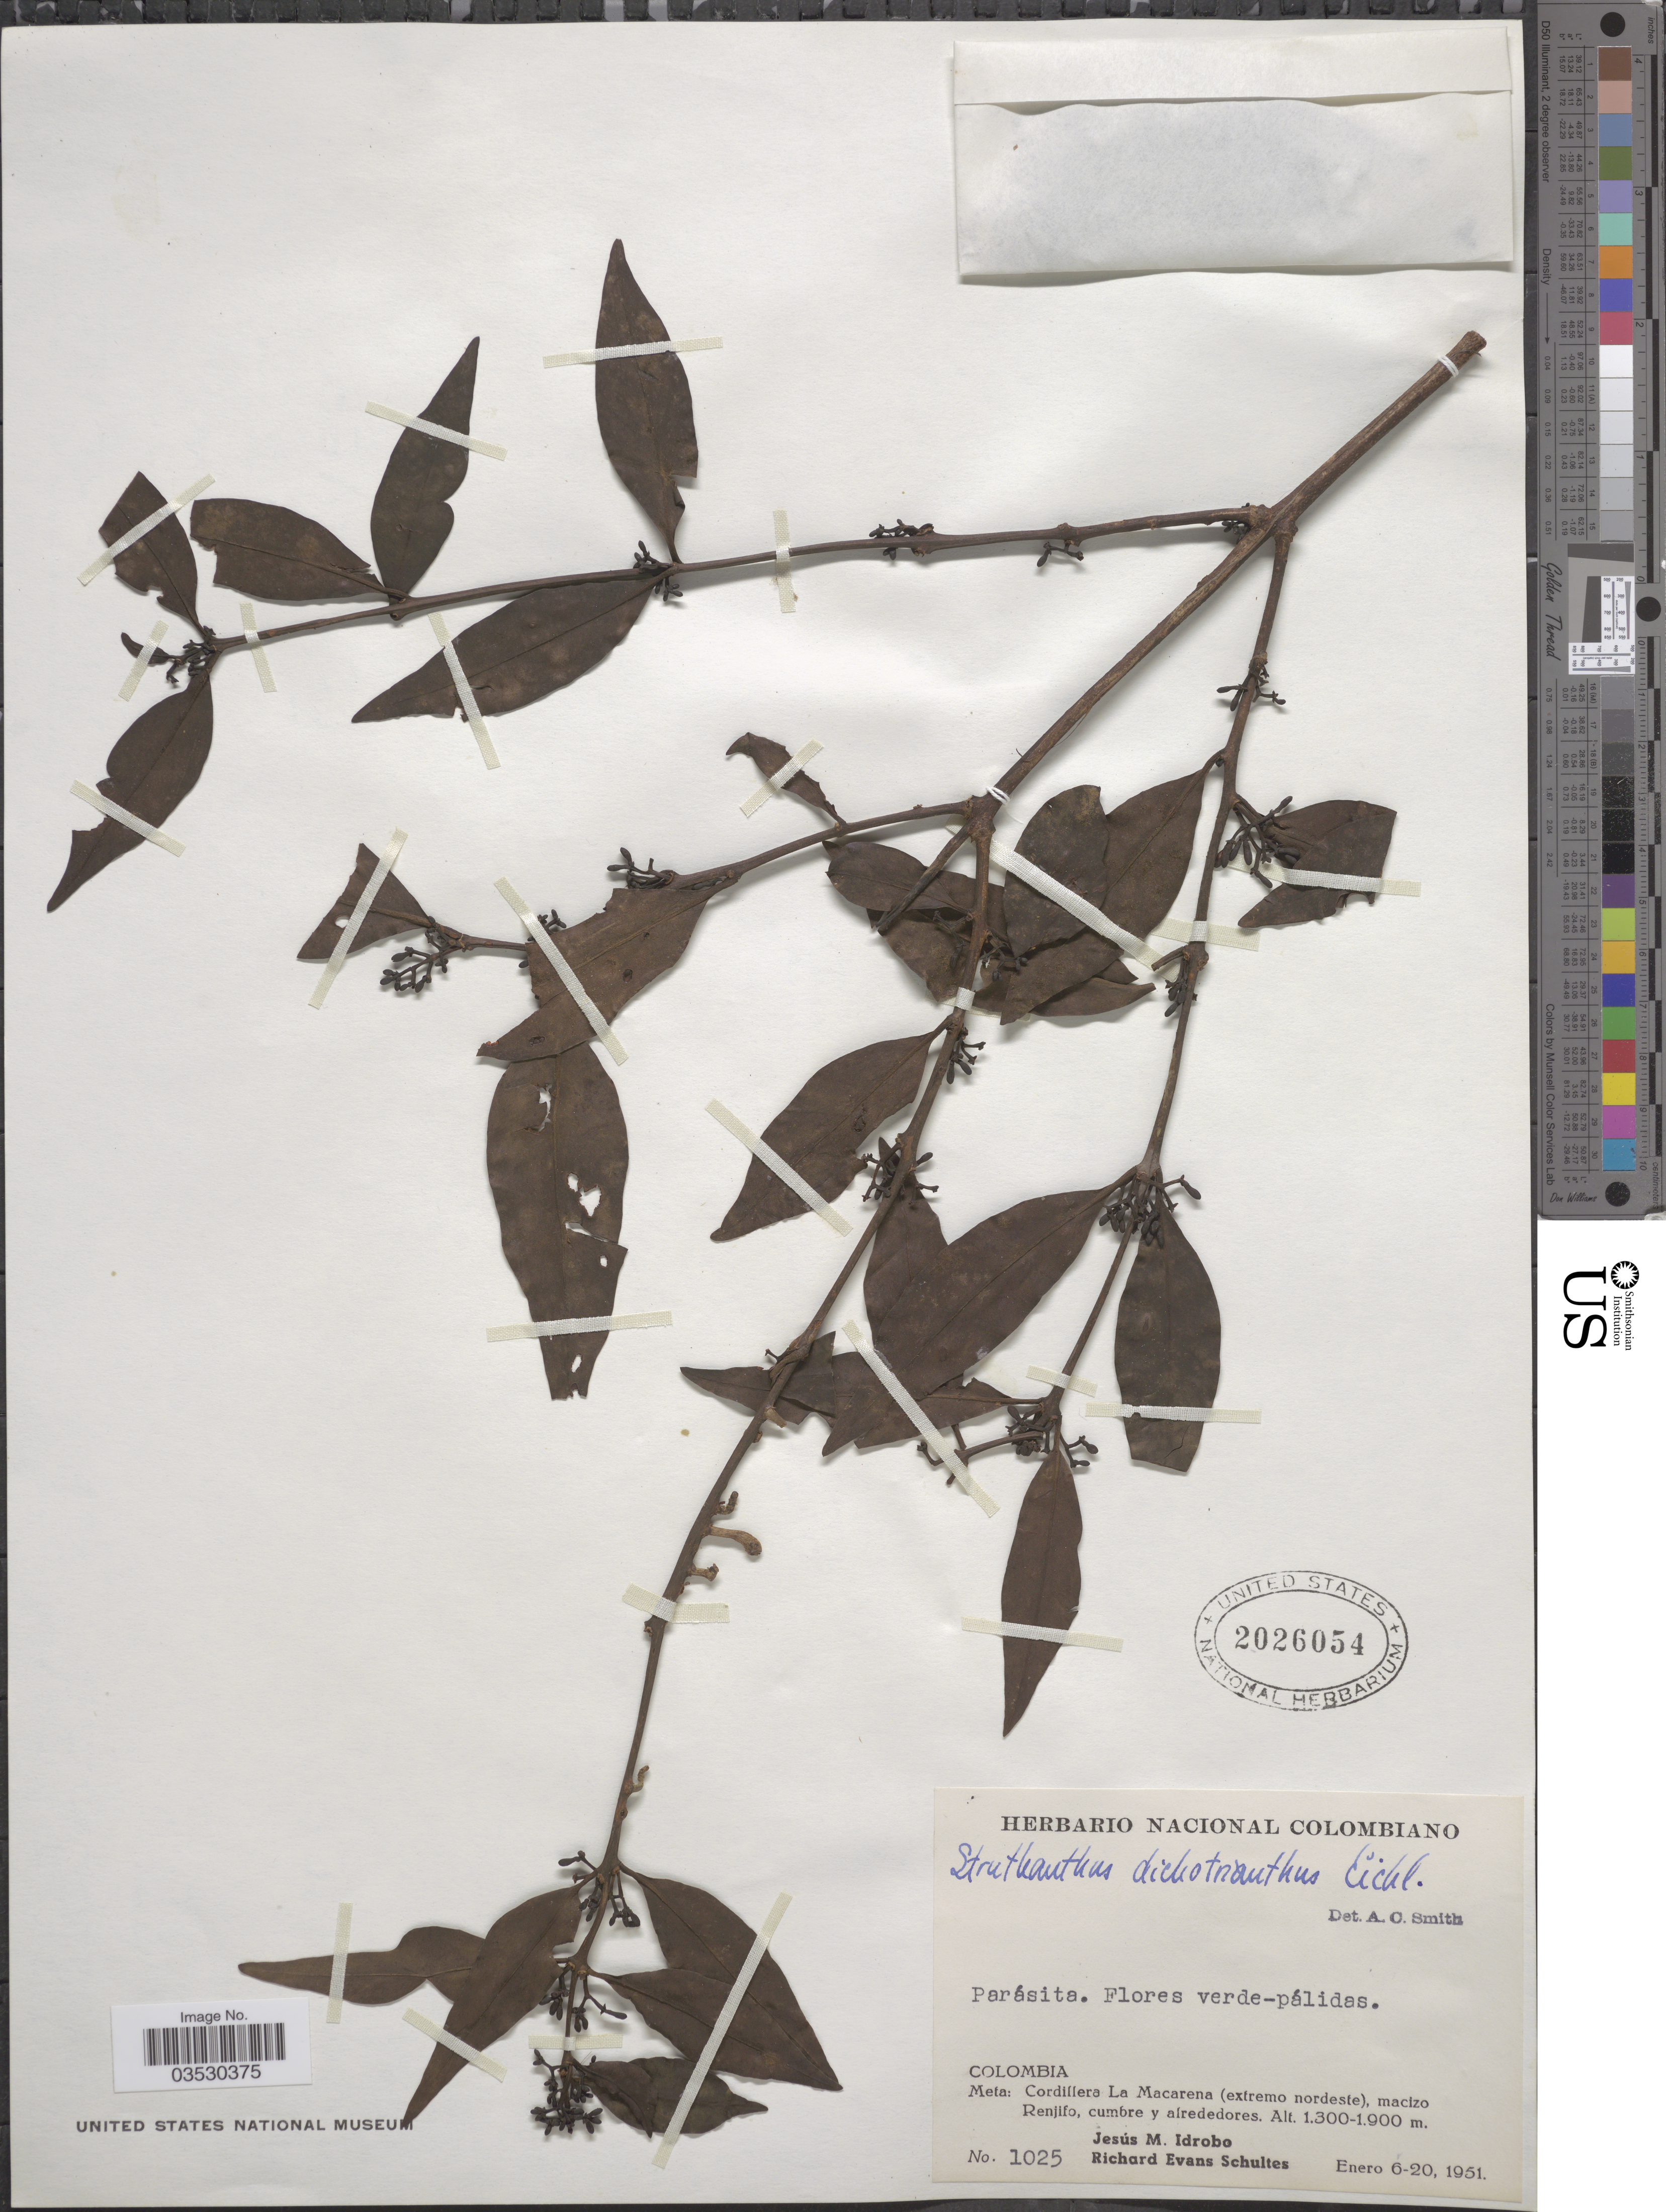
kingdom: Plantae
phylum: Tracheophyta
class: Magnoliopsida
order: Santalales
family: Loranthaceae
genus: Struthanthus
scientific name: Struthanthus dichotrianthus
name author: Eichler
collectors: J. M. Idrobo & R. E. Schultes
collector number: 1025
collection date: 1951-01-06/1951-01-20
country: Colombia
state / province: Meta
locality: Cordillera La Macarena (extremo nordeste), macizo Renjifo, cumbre y alrededores.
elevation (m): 1300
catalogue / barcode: US 2026054